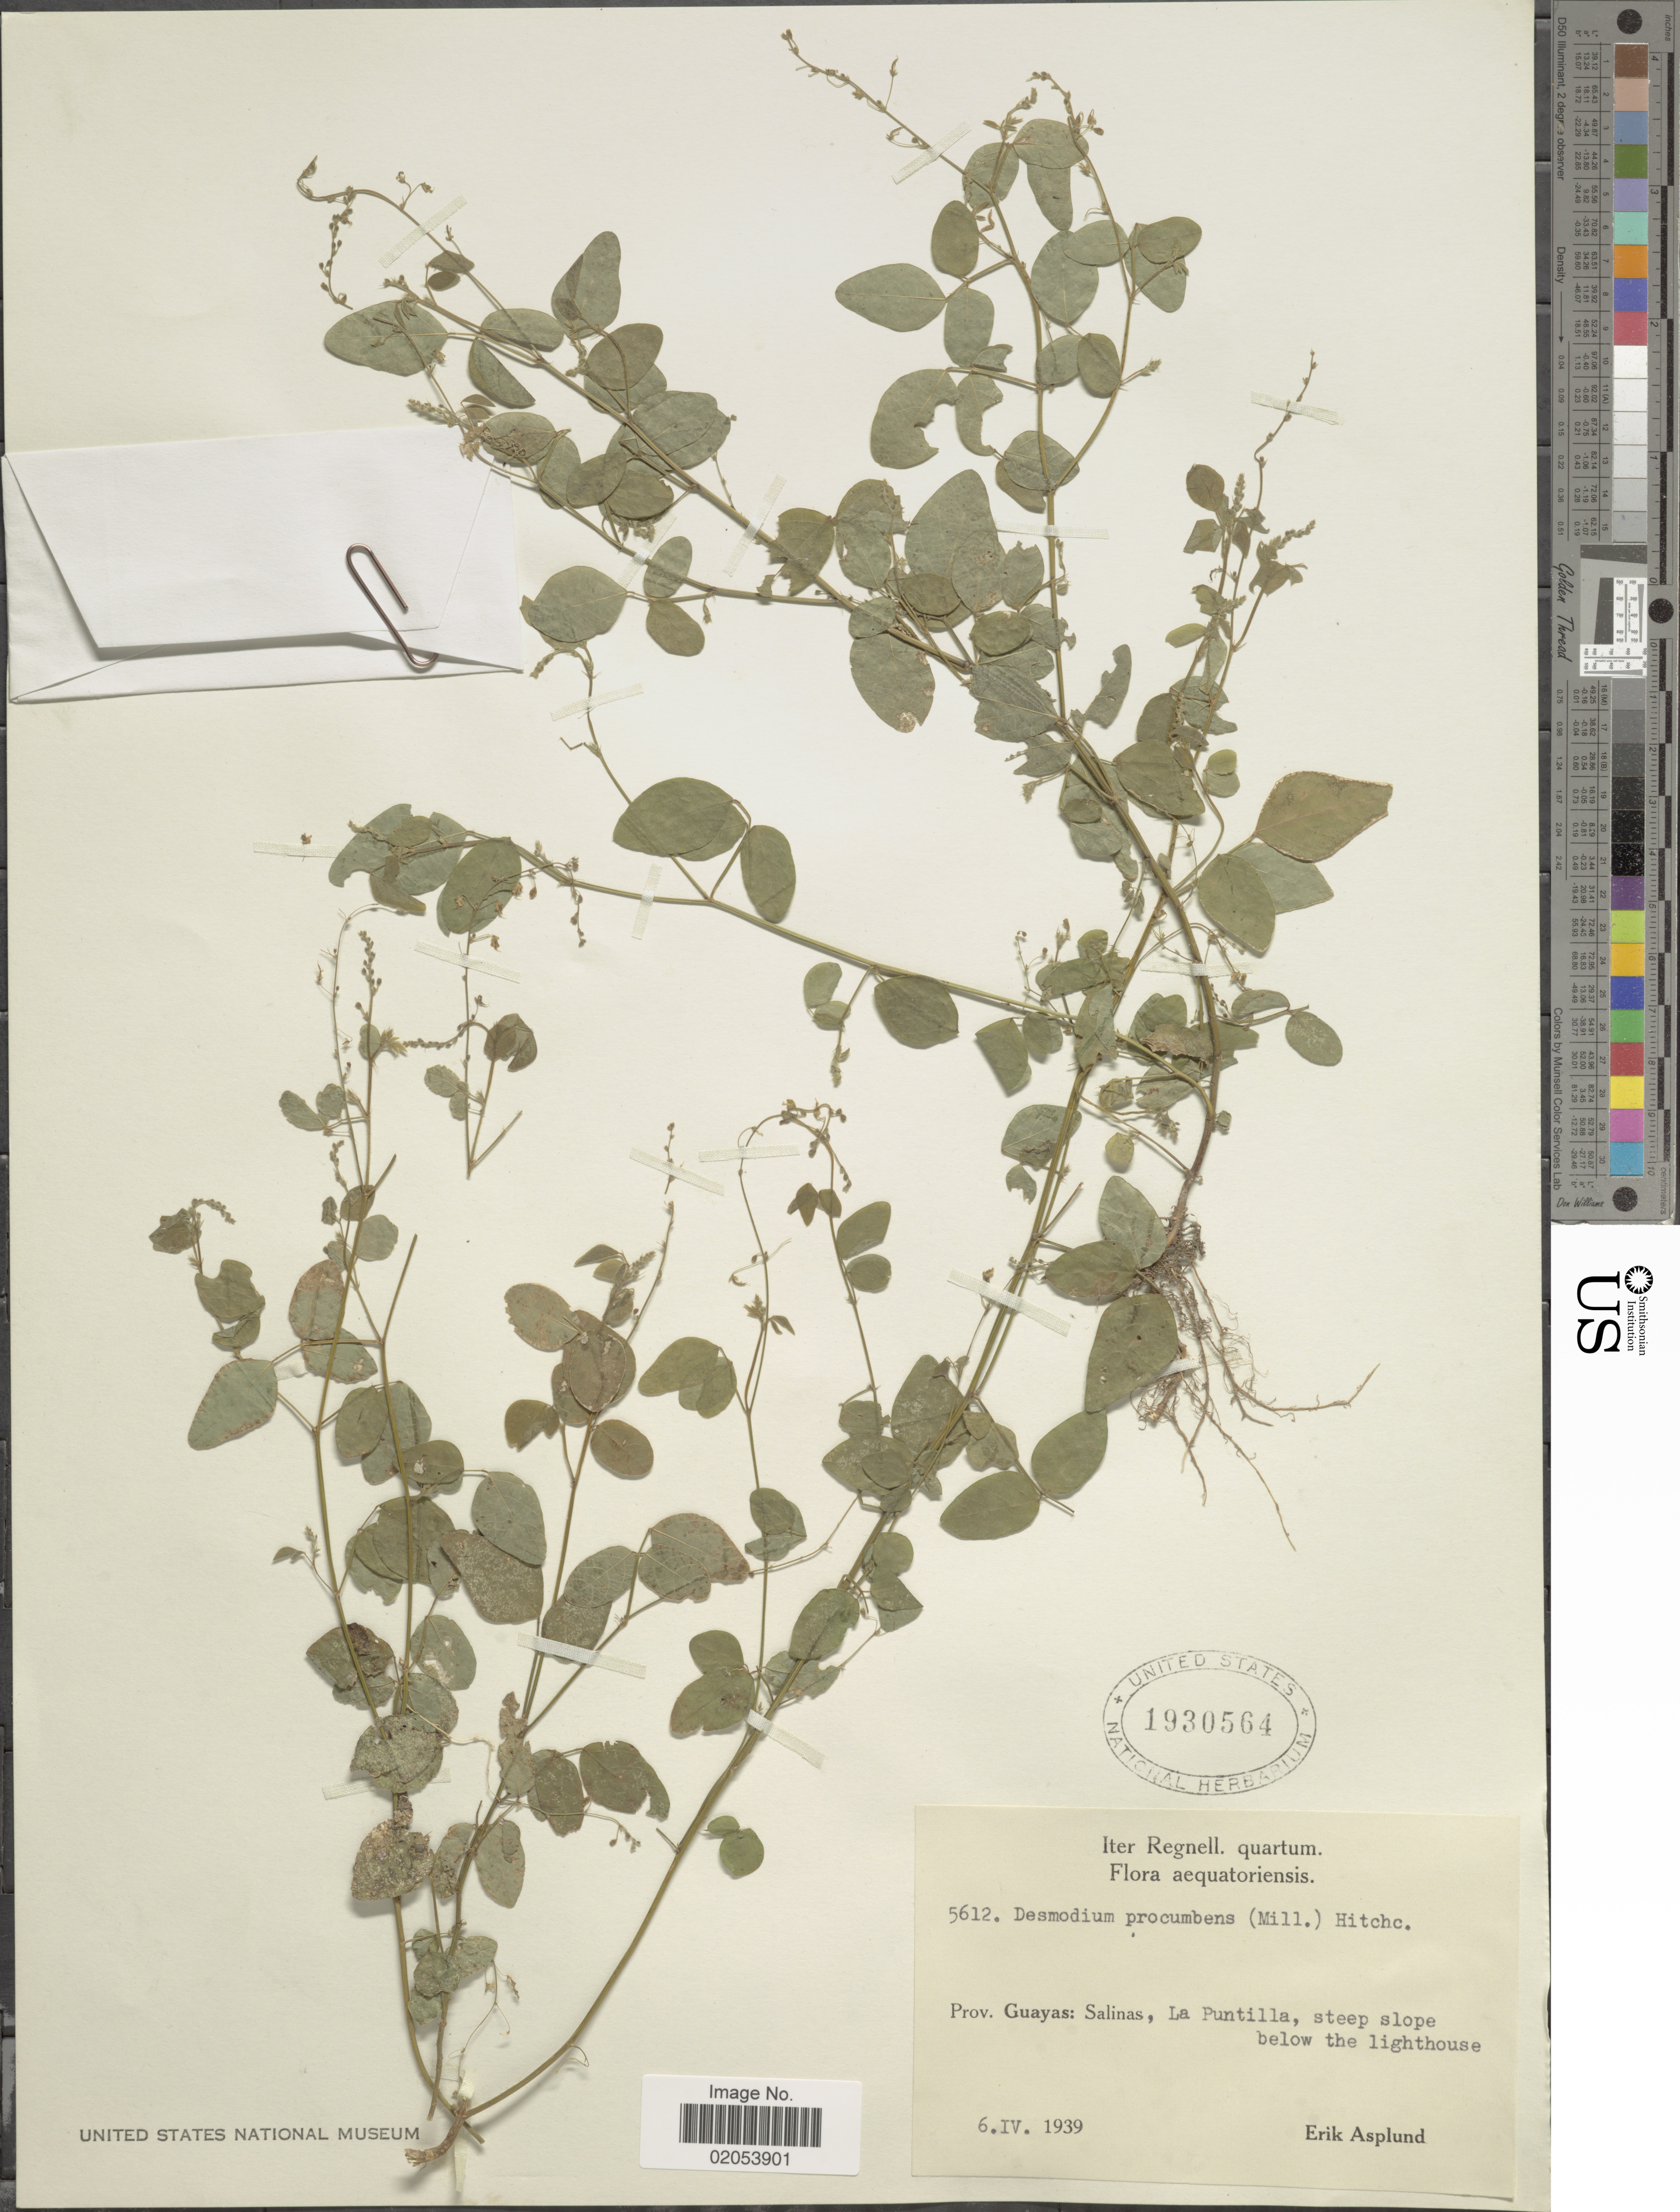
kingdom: Plantae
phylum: Tracheophyta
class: Magnoliopsida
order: Fabales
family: Fabaceae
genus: Desmodium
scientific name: Desmodium procumbens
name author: (Mill.) Hitchc.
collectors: E. Asplund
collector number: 5612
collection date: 1939-04-06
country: Ecuador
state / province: Guayas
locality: Aequatorienses. Prov. Guayas: Salinas, La Puntilla, steep slope below the lighthouse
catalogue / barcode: US 1930564